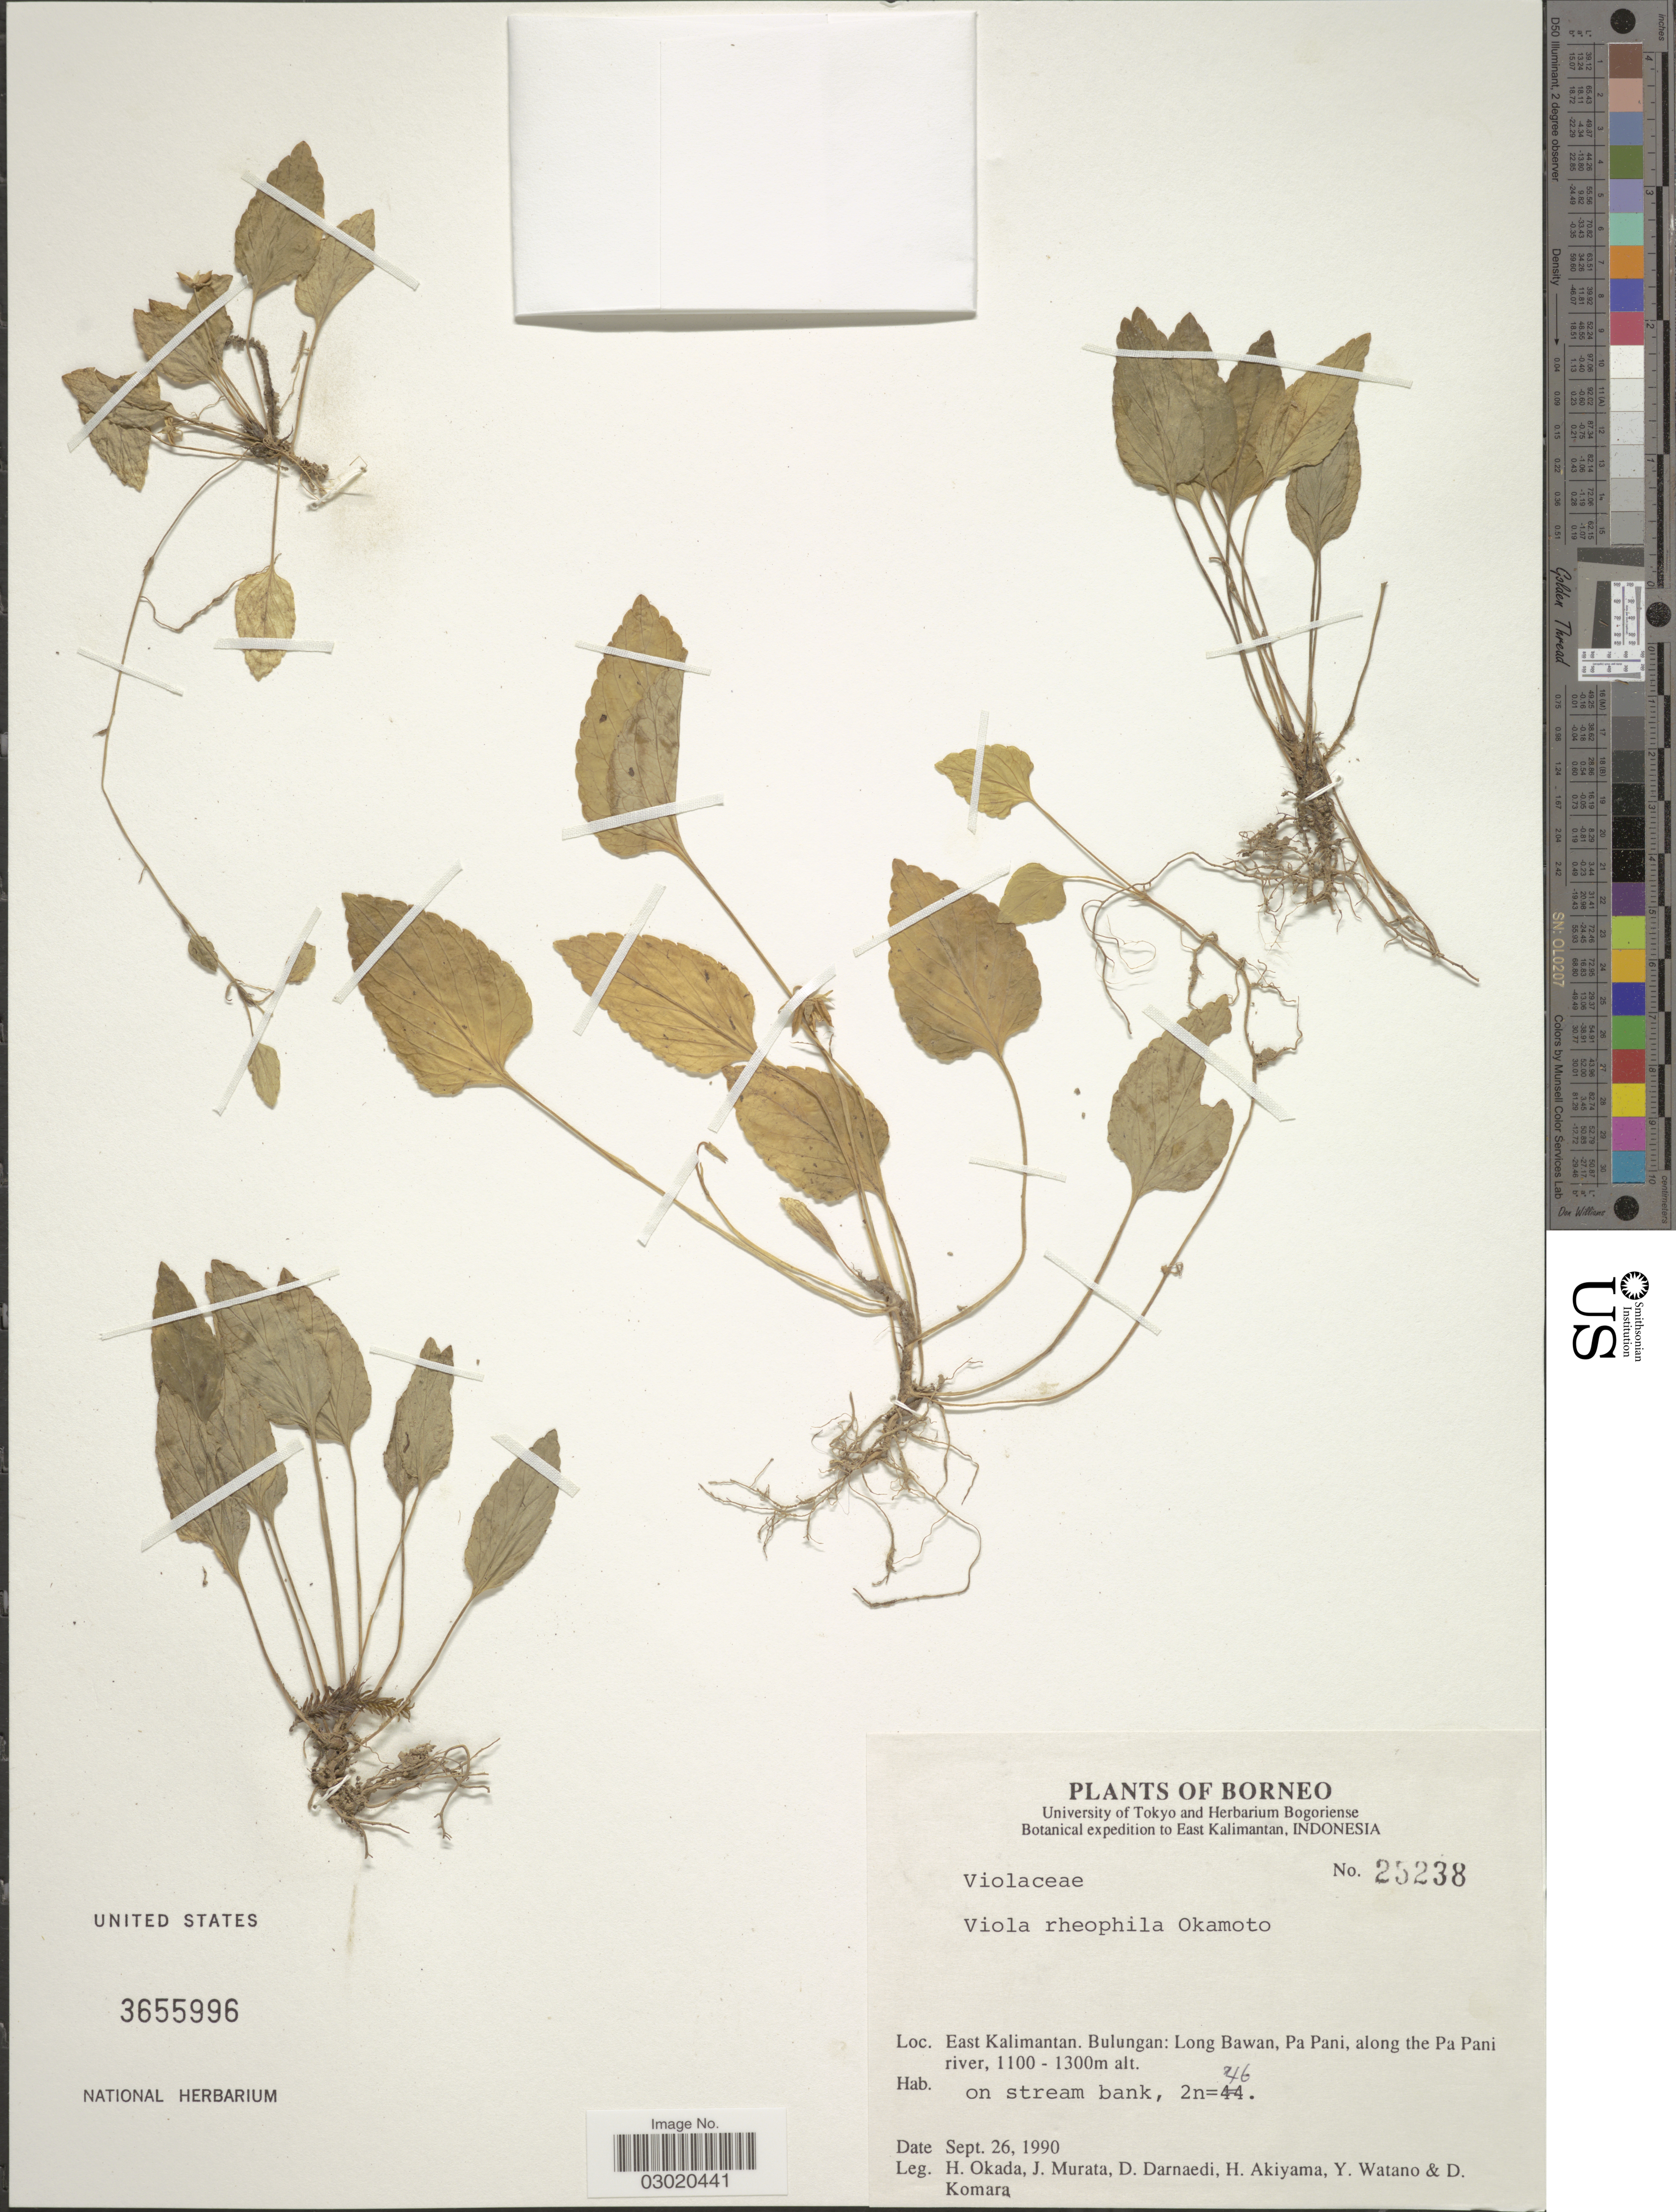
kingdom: Plantae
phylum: Tracheophyta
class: Magnoliopsida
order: Malpighiales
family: Violaceae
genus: Viola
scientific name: Viola rheophila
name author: Okamoto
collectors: H. Okada, J. Murata, D. Darnaedi, H. Akiyama & et al.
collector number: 25238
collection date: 1990-09-26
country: Indonesia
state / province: Kalimantan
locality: Borneo. East Kalimantan. Bulungan: Long Bawan, Pa Pani, along the Pa Pani river.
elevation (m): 1100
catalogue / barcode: US 3655996